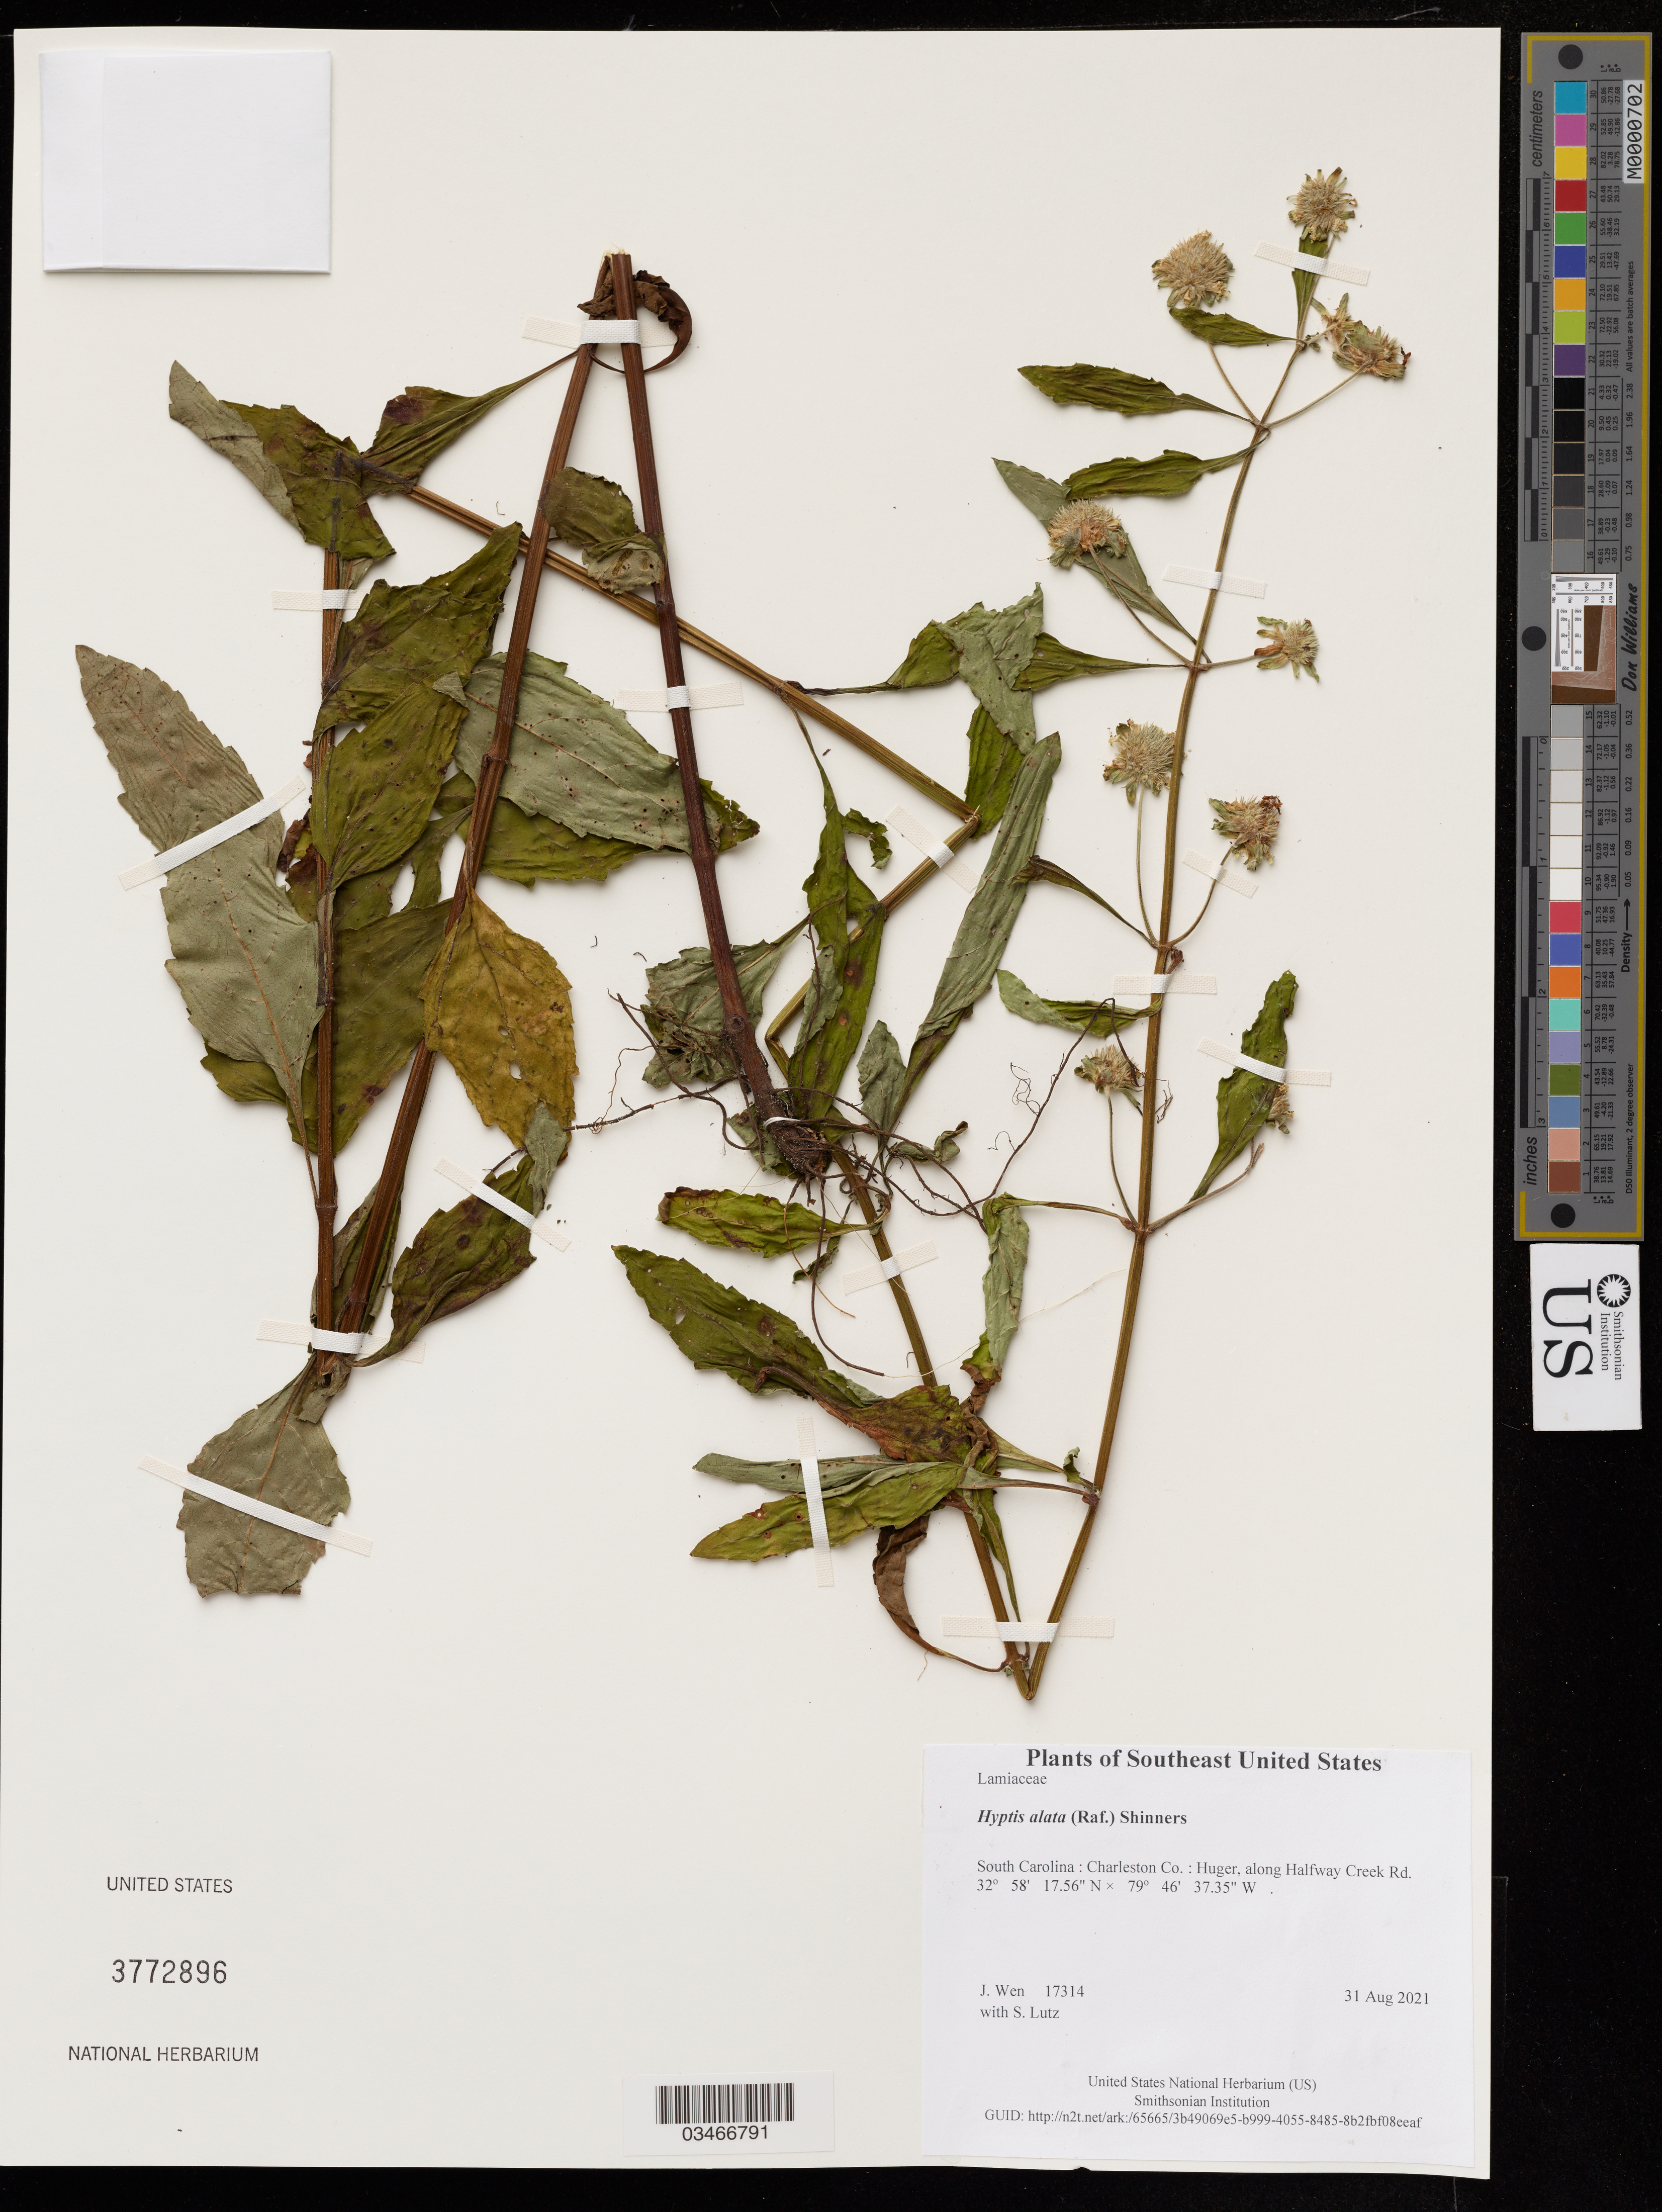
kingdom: Plantae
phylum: Tracheophyta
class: Magnoliopsida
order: Lamiales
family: Lamiaceae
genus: Hyptis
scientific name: Hyptis alata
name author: (Raf.) Shinners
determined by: Wen, Jun, (BOT), Smithsonian Institution - National Museum of Natural History (UNITED STATES)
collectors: J. Wen & S. Lutz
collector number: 17314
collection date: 2021-08-31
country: United States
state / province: South Carolina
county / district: Charleston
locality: Huger, along Halfway Creek Rd.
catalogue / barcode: US 3772896